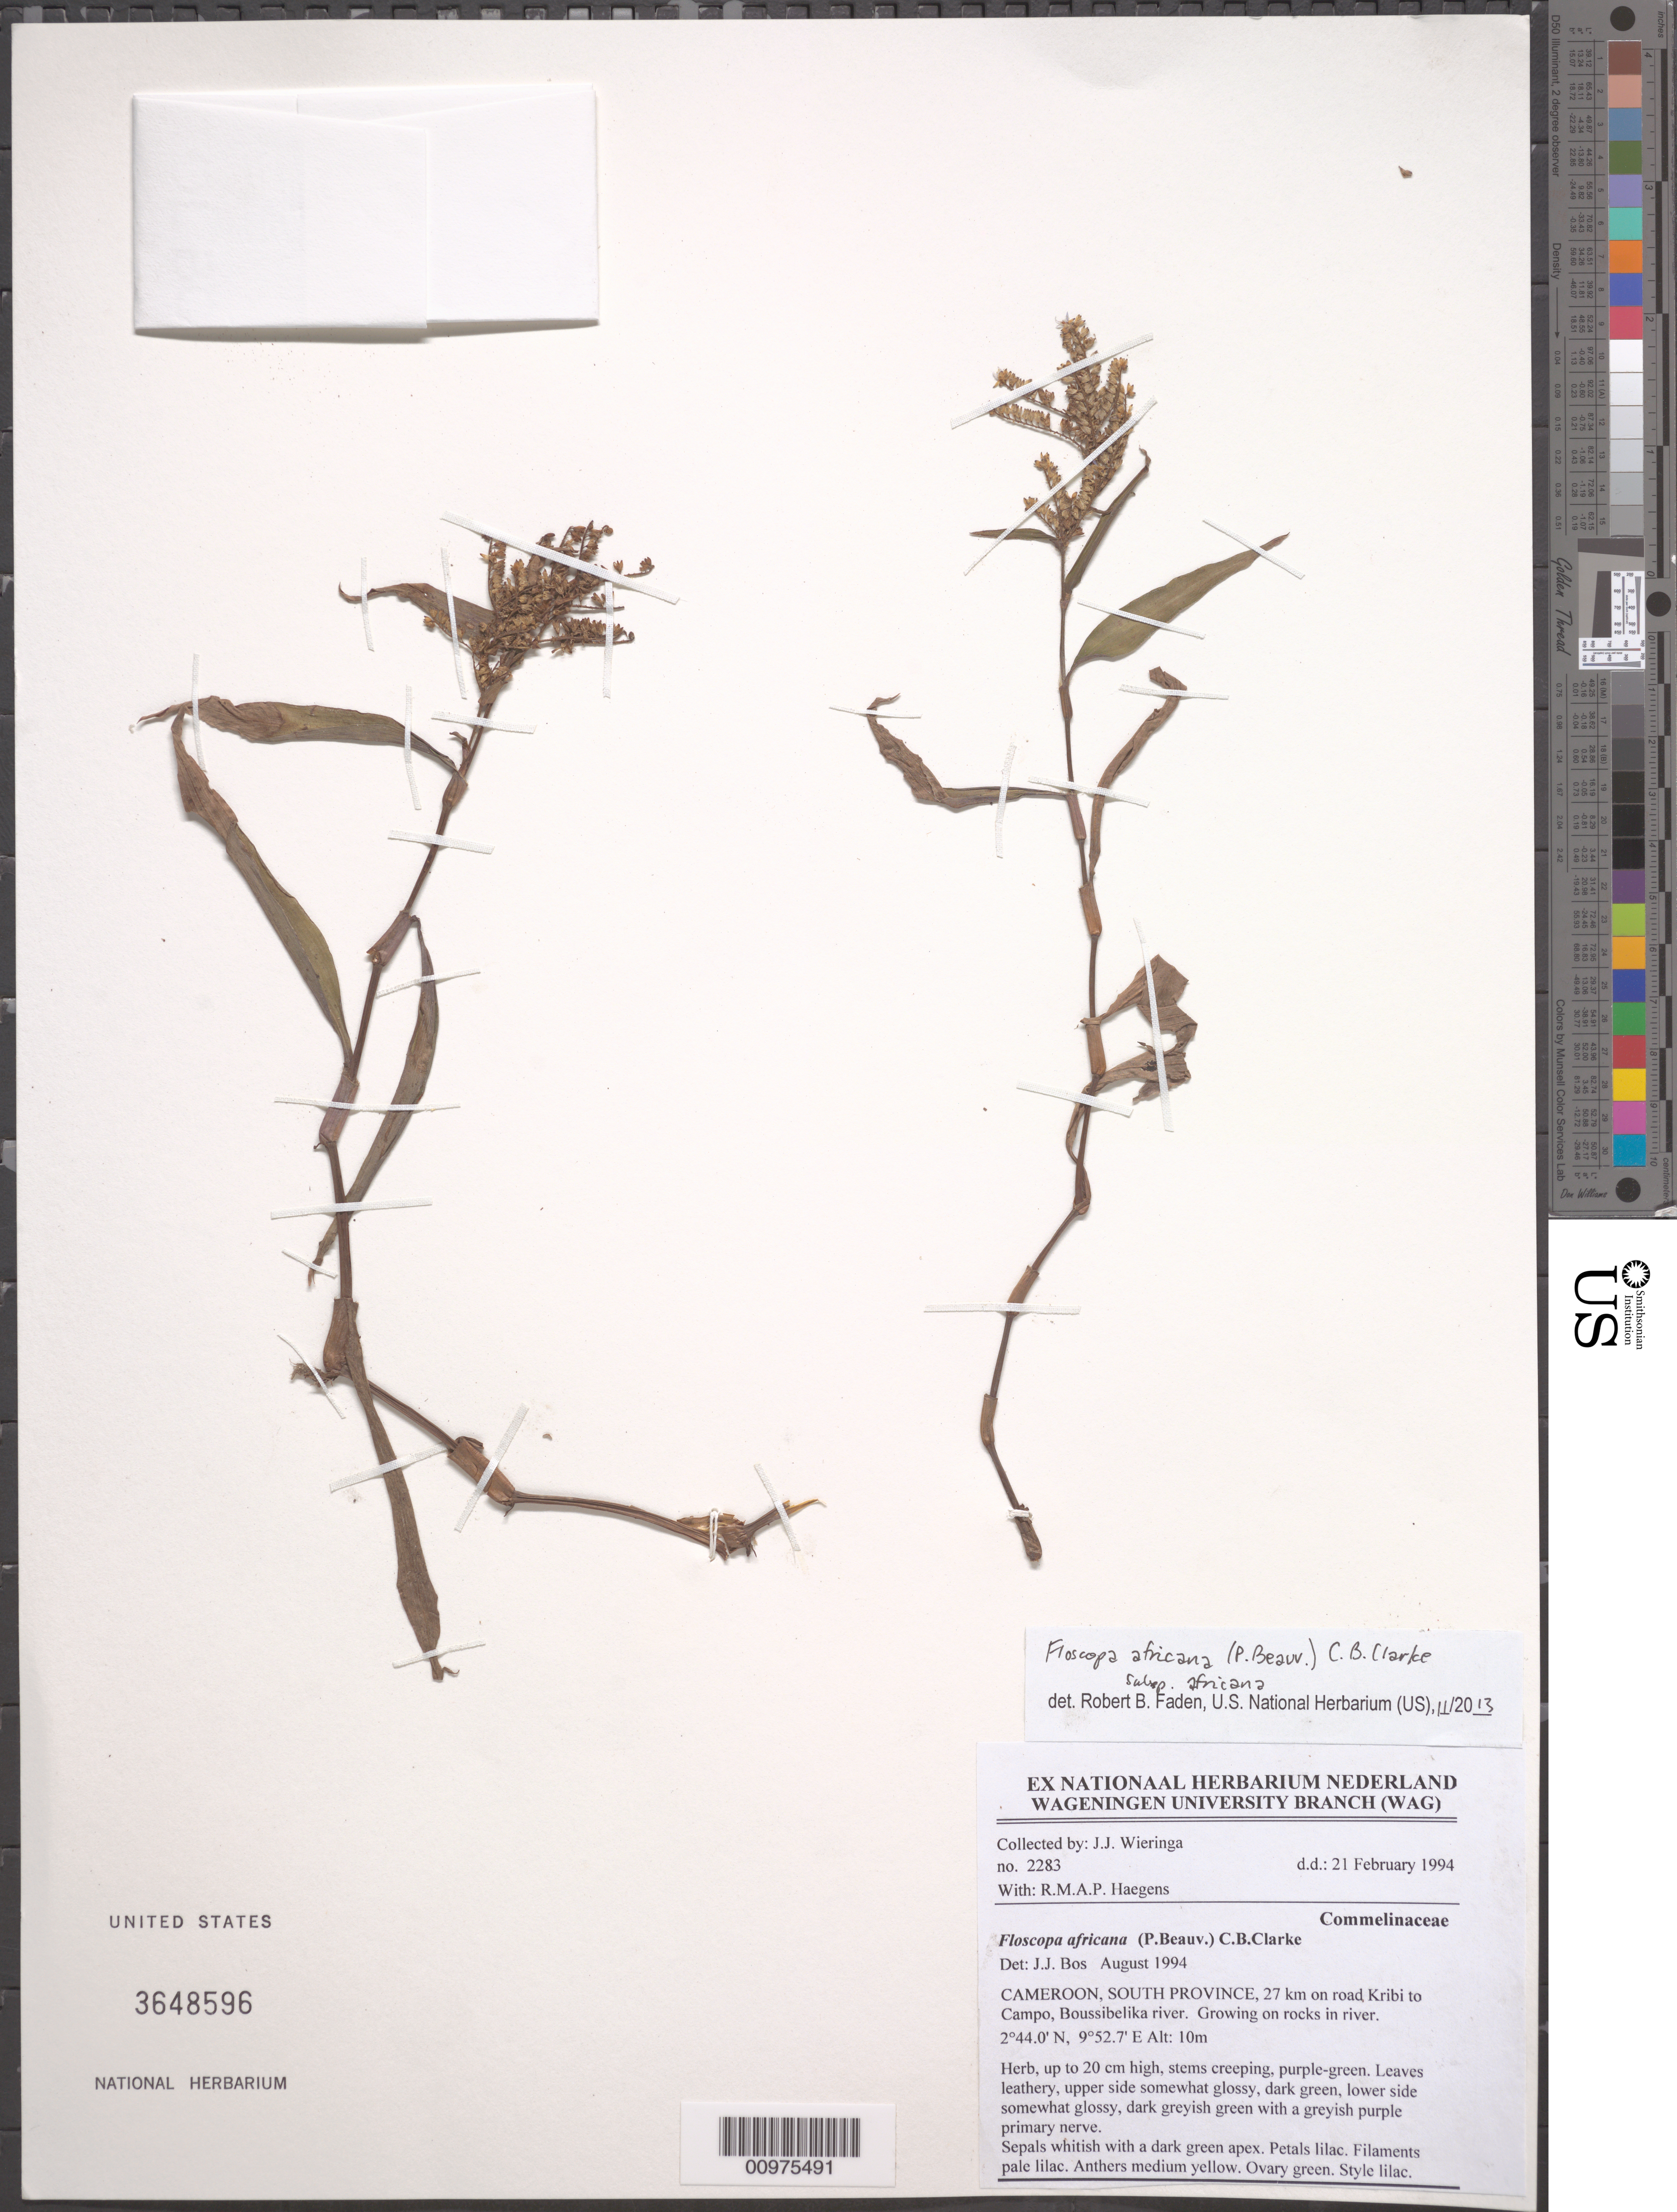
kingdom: Plantae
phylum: Tracheophyta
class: Liliopsida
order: Commelinales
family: Commelinaceae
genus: Floscopa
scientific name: Floscopa africana subsp. africana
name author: (P. Beauv.) C.B. Clarke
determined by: Faden, Robert B., (US), Smithsonian Institution - National Museum of Natural History (UNITED STATES)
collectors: J. Wieringa & R. Haegens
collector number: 2283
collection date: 1994-02-21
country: Cameroon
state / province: Sud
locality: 27 km on road Kribi to Campo, Boussibelika river.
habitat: Growing on rocks in river.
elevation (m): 10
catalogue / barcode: US 3648596